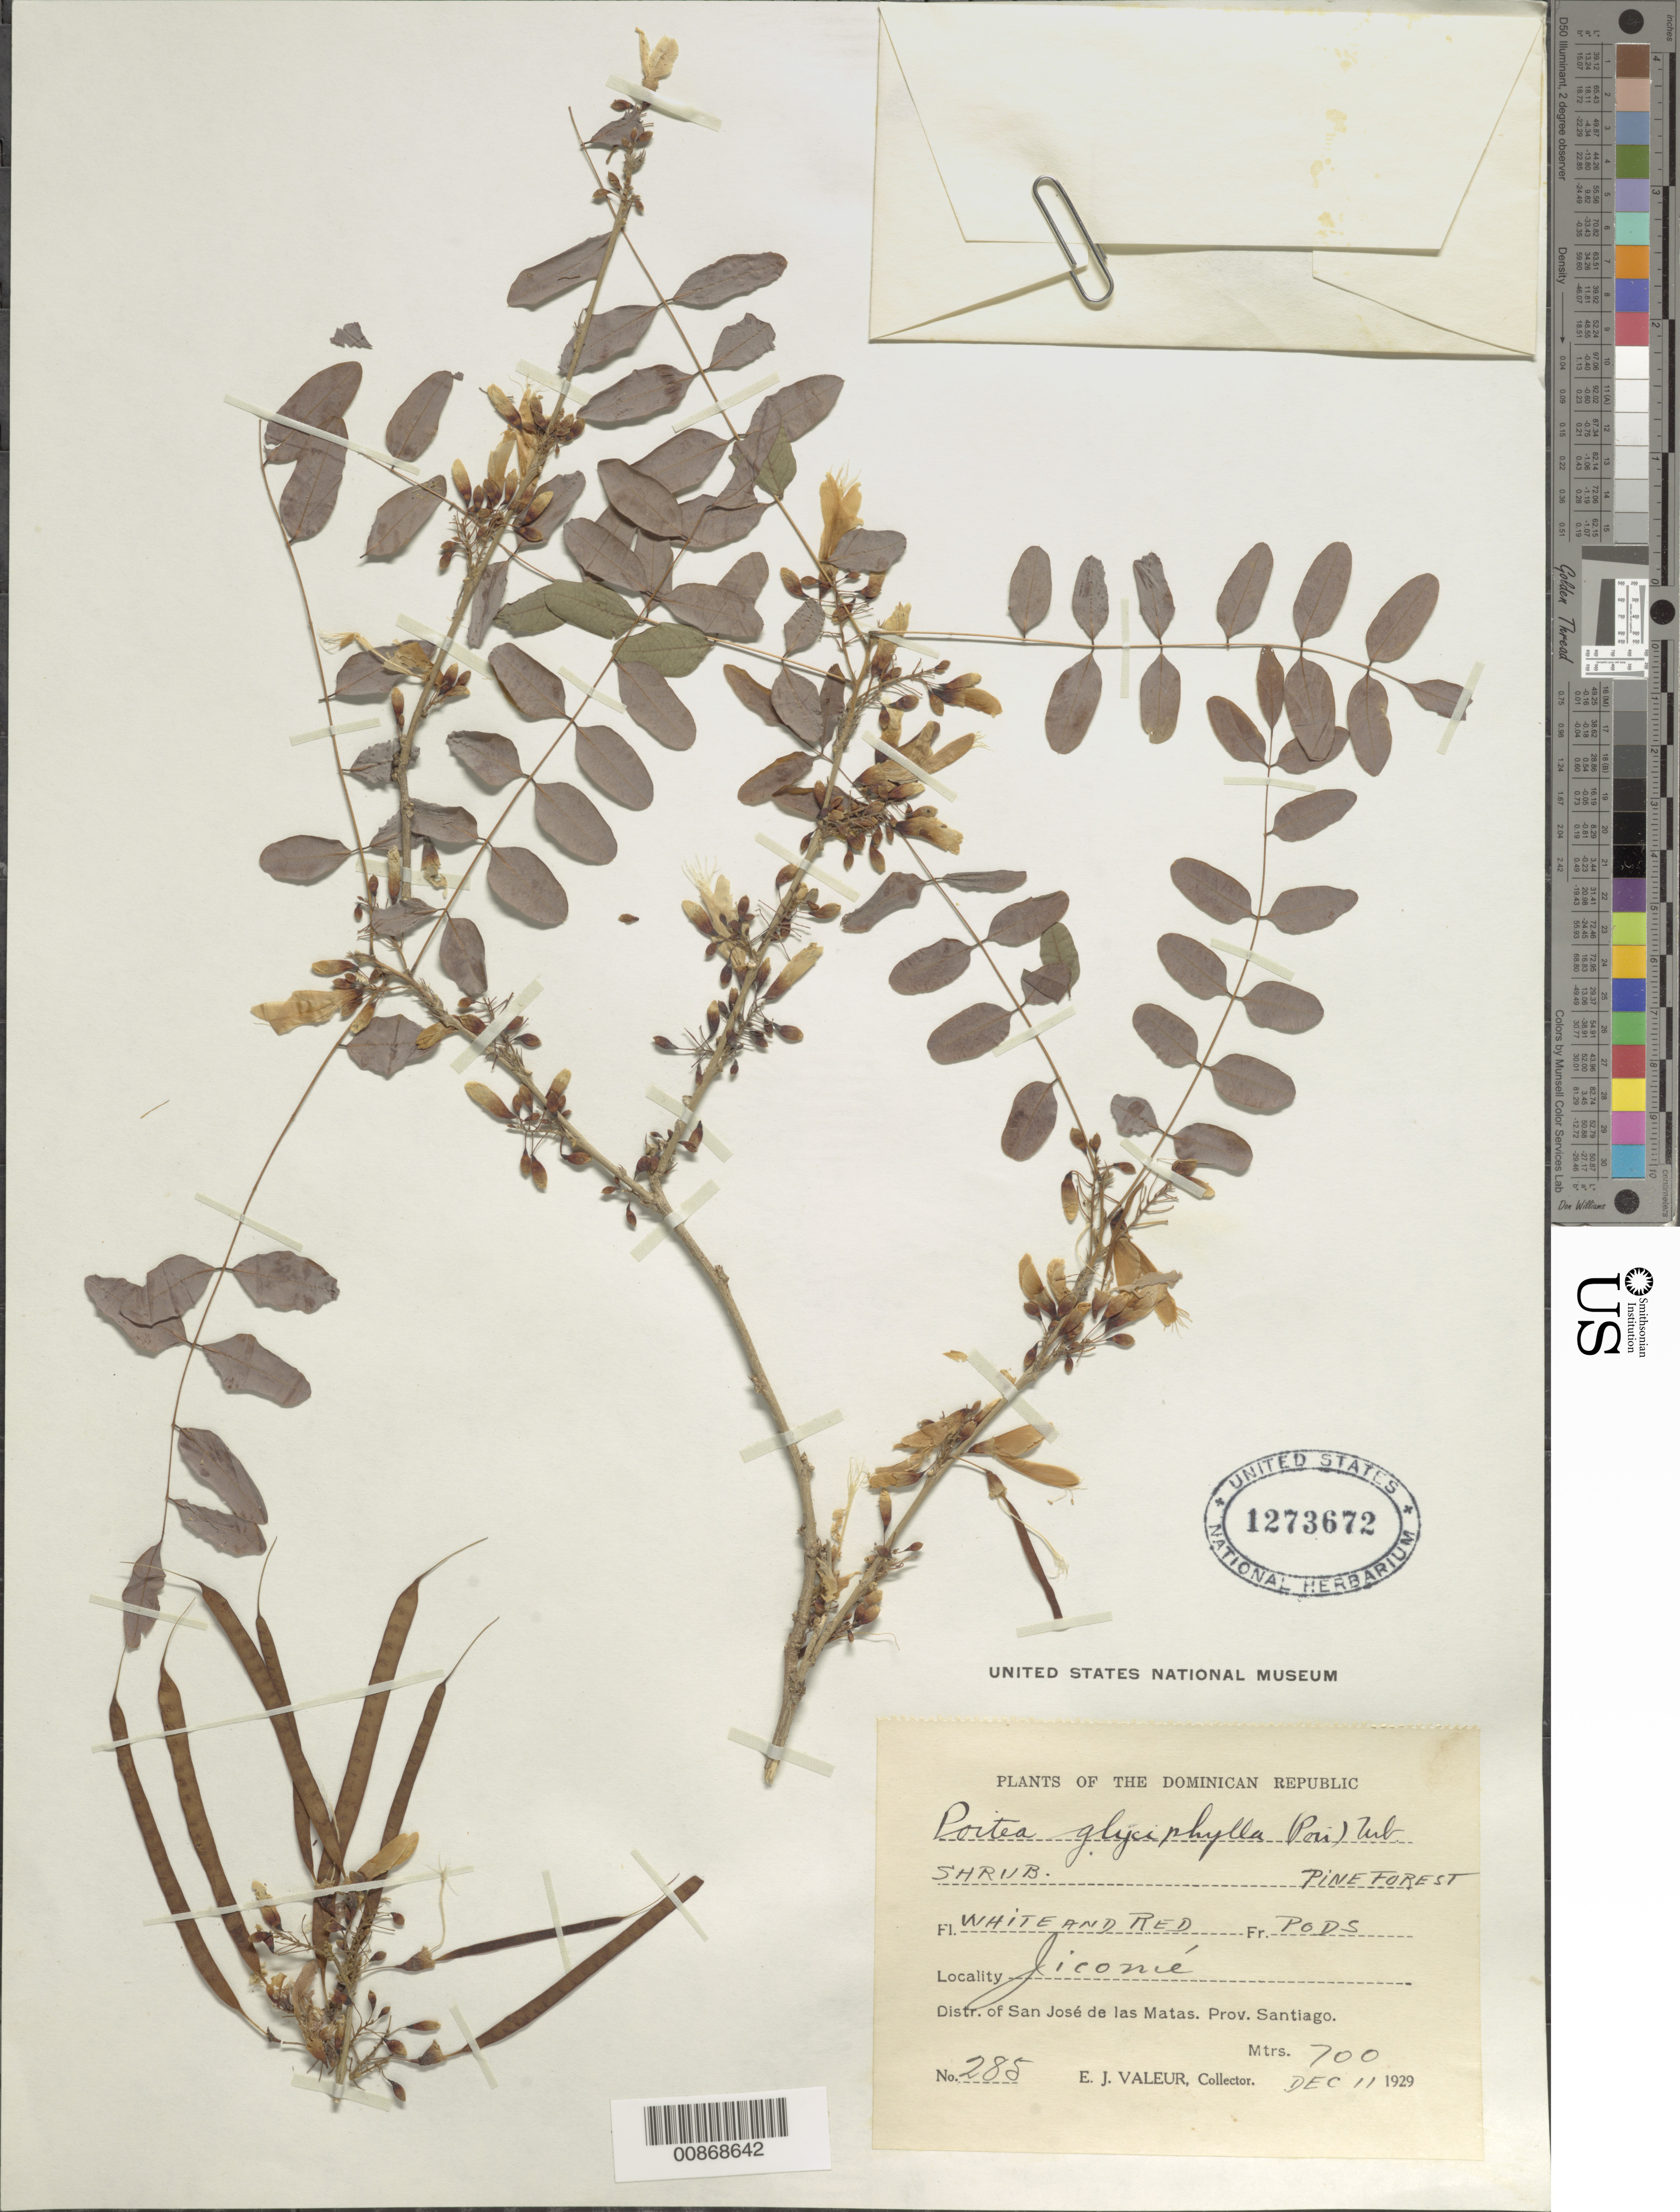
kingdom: Plantae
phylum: Tracheophyta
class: Magnoliopsida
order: Fabales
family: Fabaceae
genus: Poitea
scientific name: Poitea glyciphylla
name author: (Poir.) Urb.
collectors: E. Valeur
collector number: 285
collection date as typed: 11 Dec 1929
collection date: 1929-12-11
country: Dominican Republic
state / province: Santiago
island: Hispaniola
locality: Jicomé, Distr. of San José de las Matas.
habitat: Pine forest.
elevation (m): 700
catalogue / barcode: US 1273672